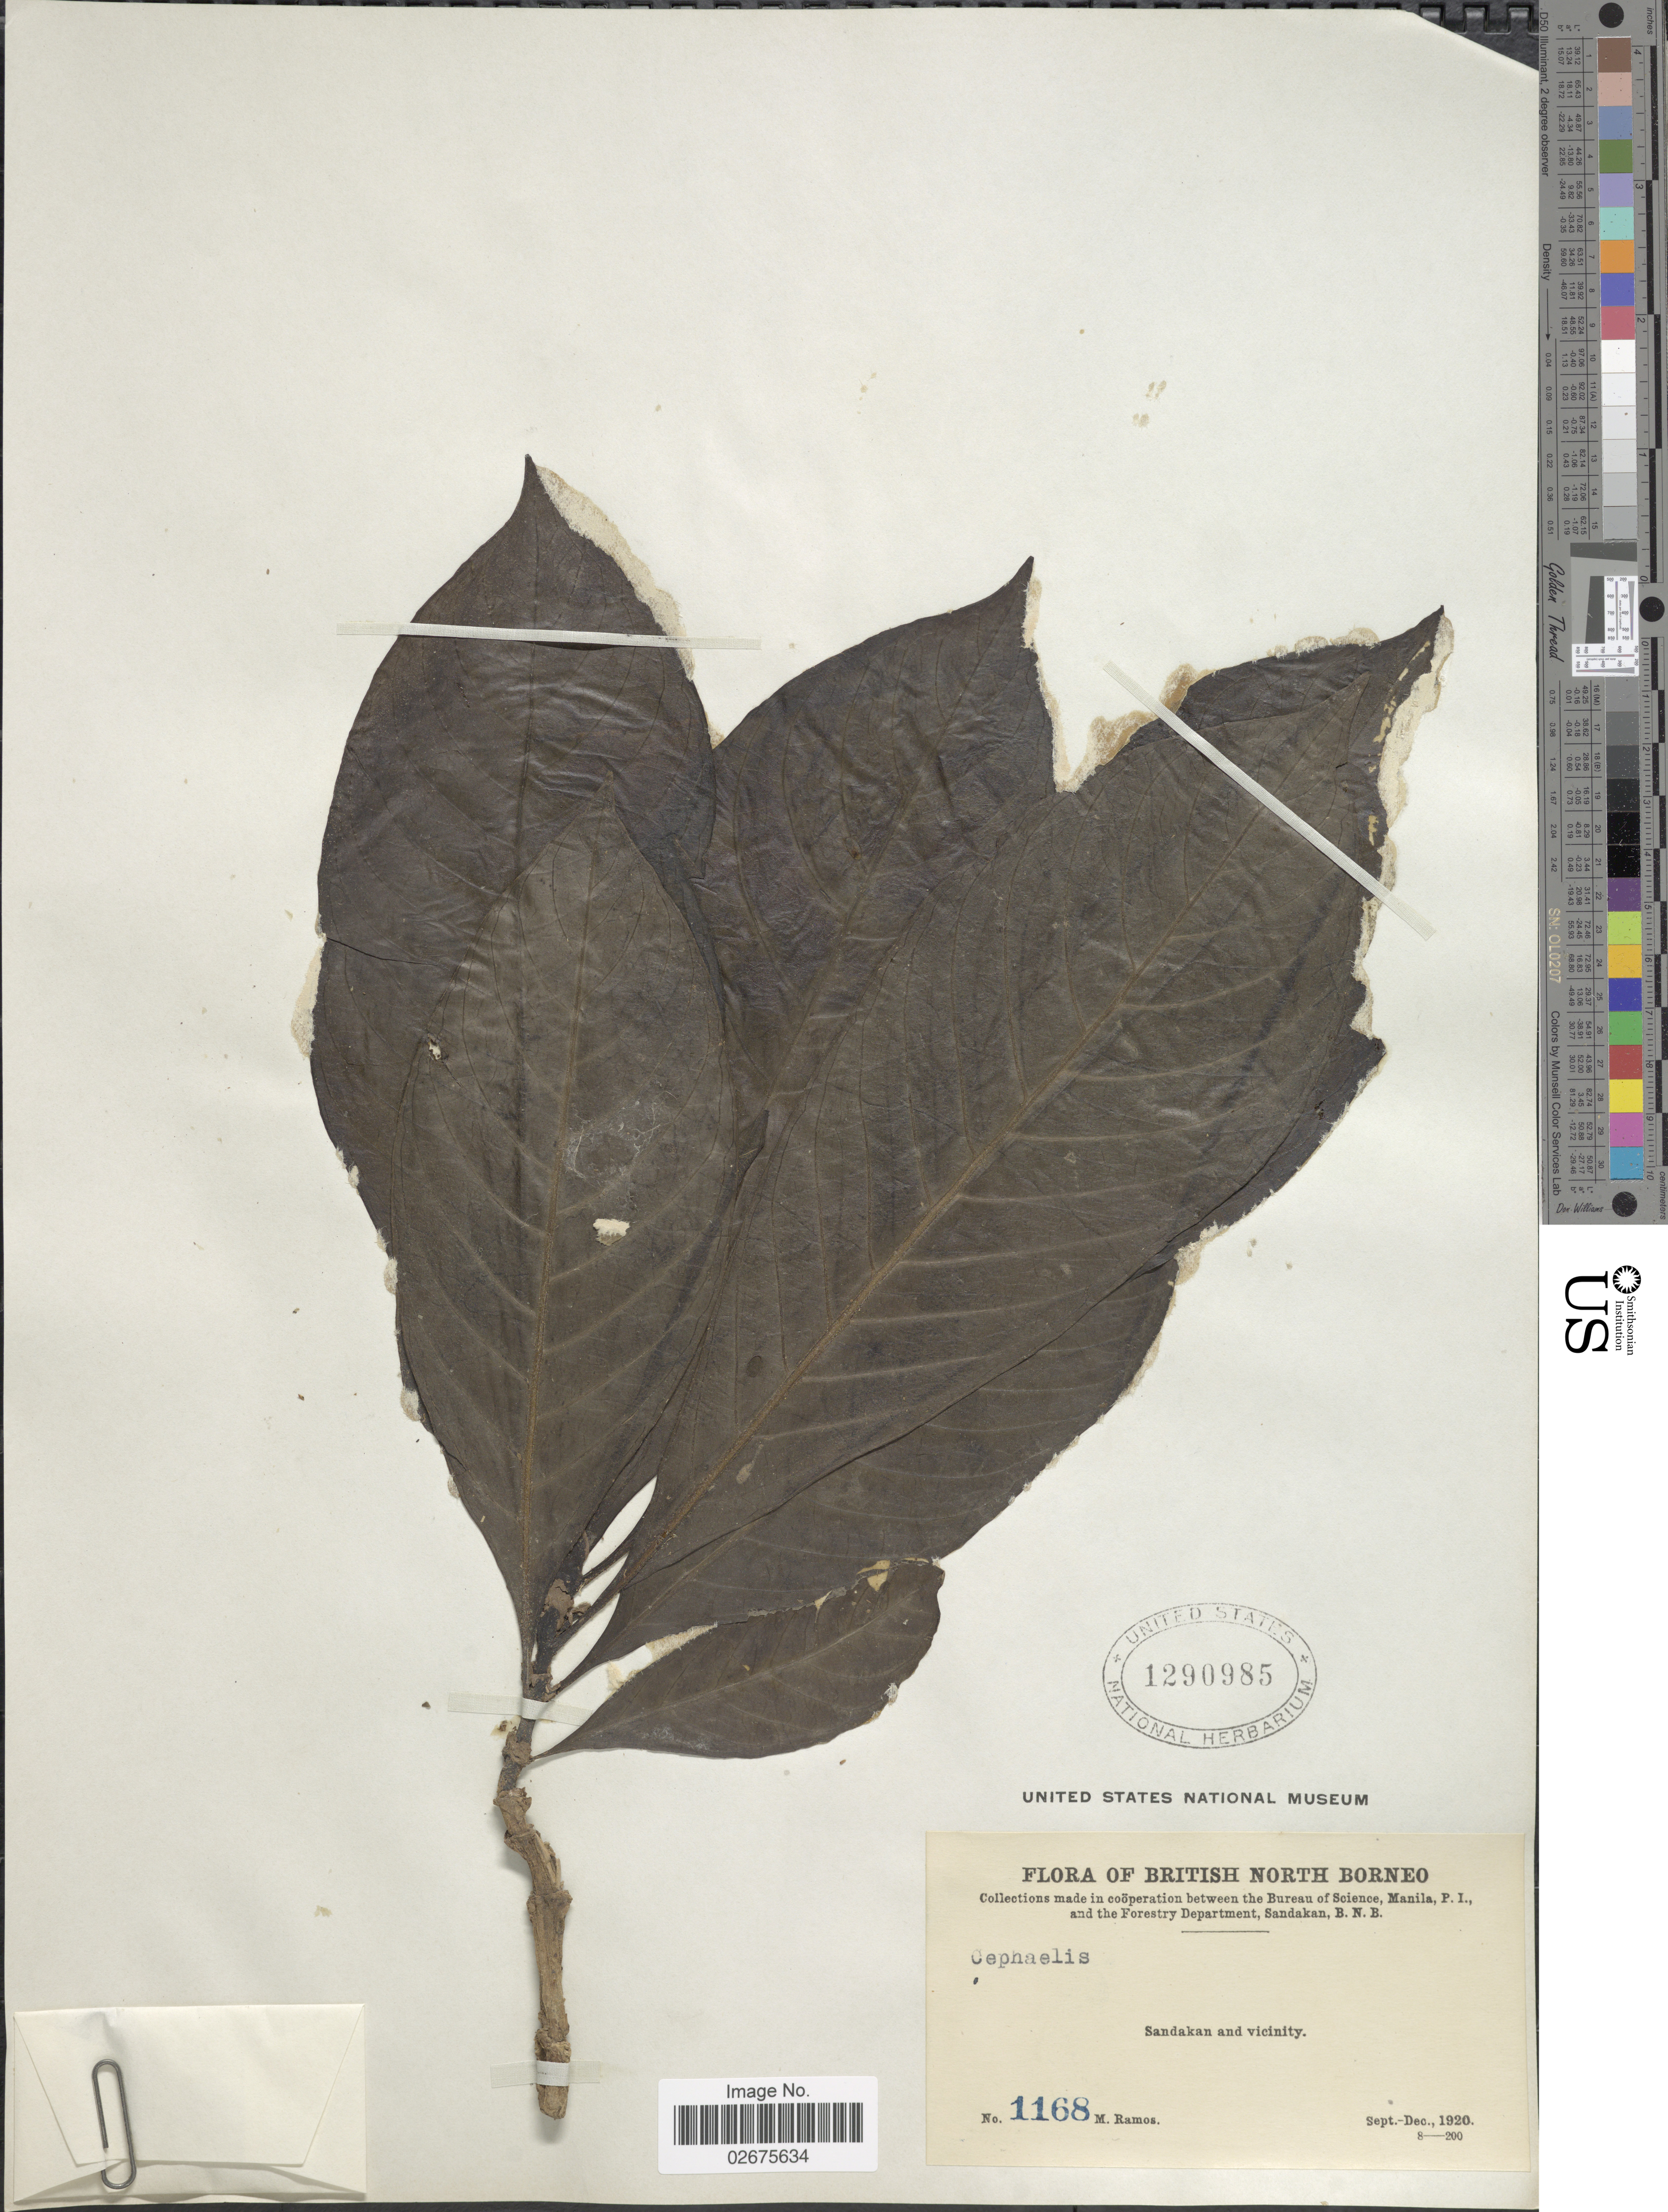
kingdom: Plantae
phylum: Tracheophyta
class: Magnoliopsida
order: Gentianales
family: Rubiaceae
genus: Uragoga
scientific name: Uragoga sp.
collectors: M. Ramos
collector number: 1168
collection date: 1920-09/1920-12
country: Malaysia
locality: British North Borneo, Sandakan and vicinity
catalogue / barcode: US 1290985